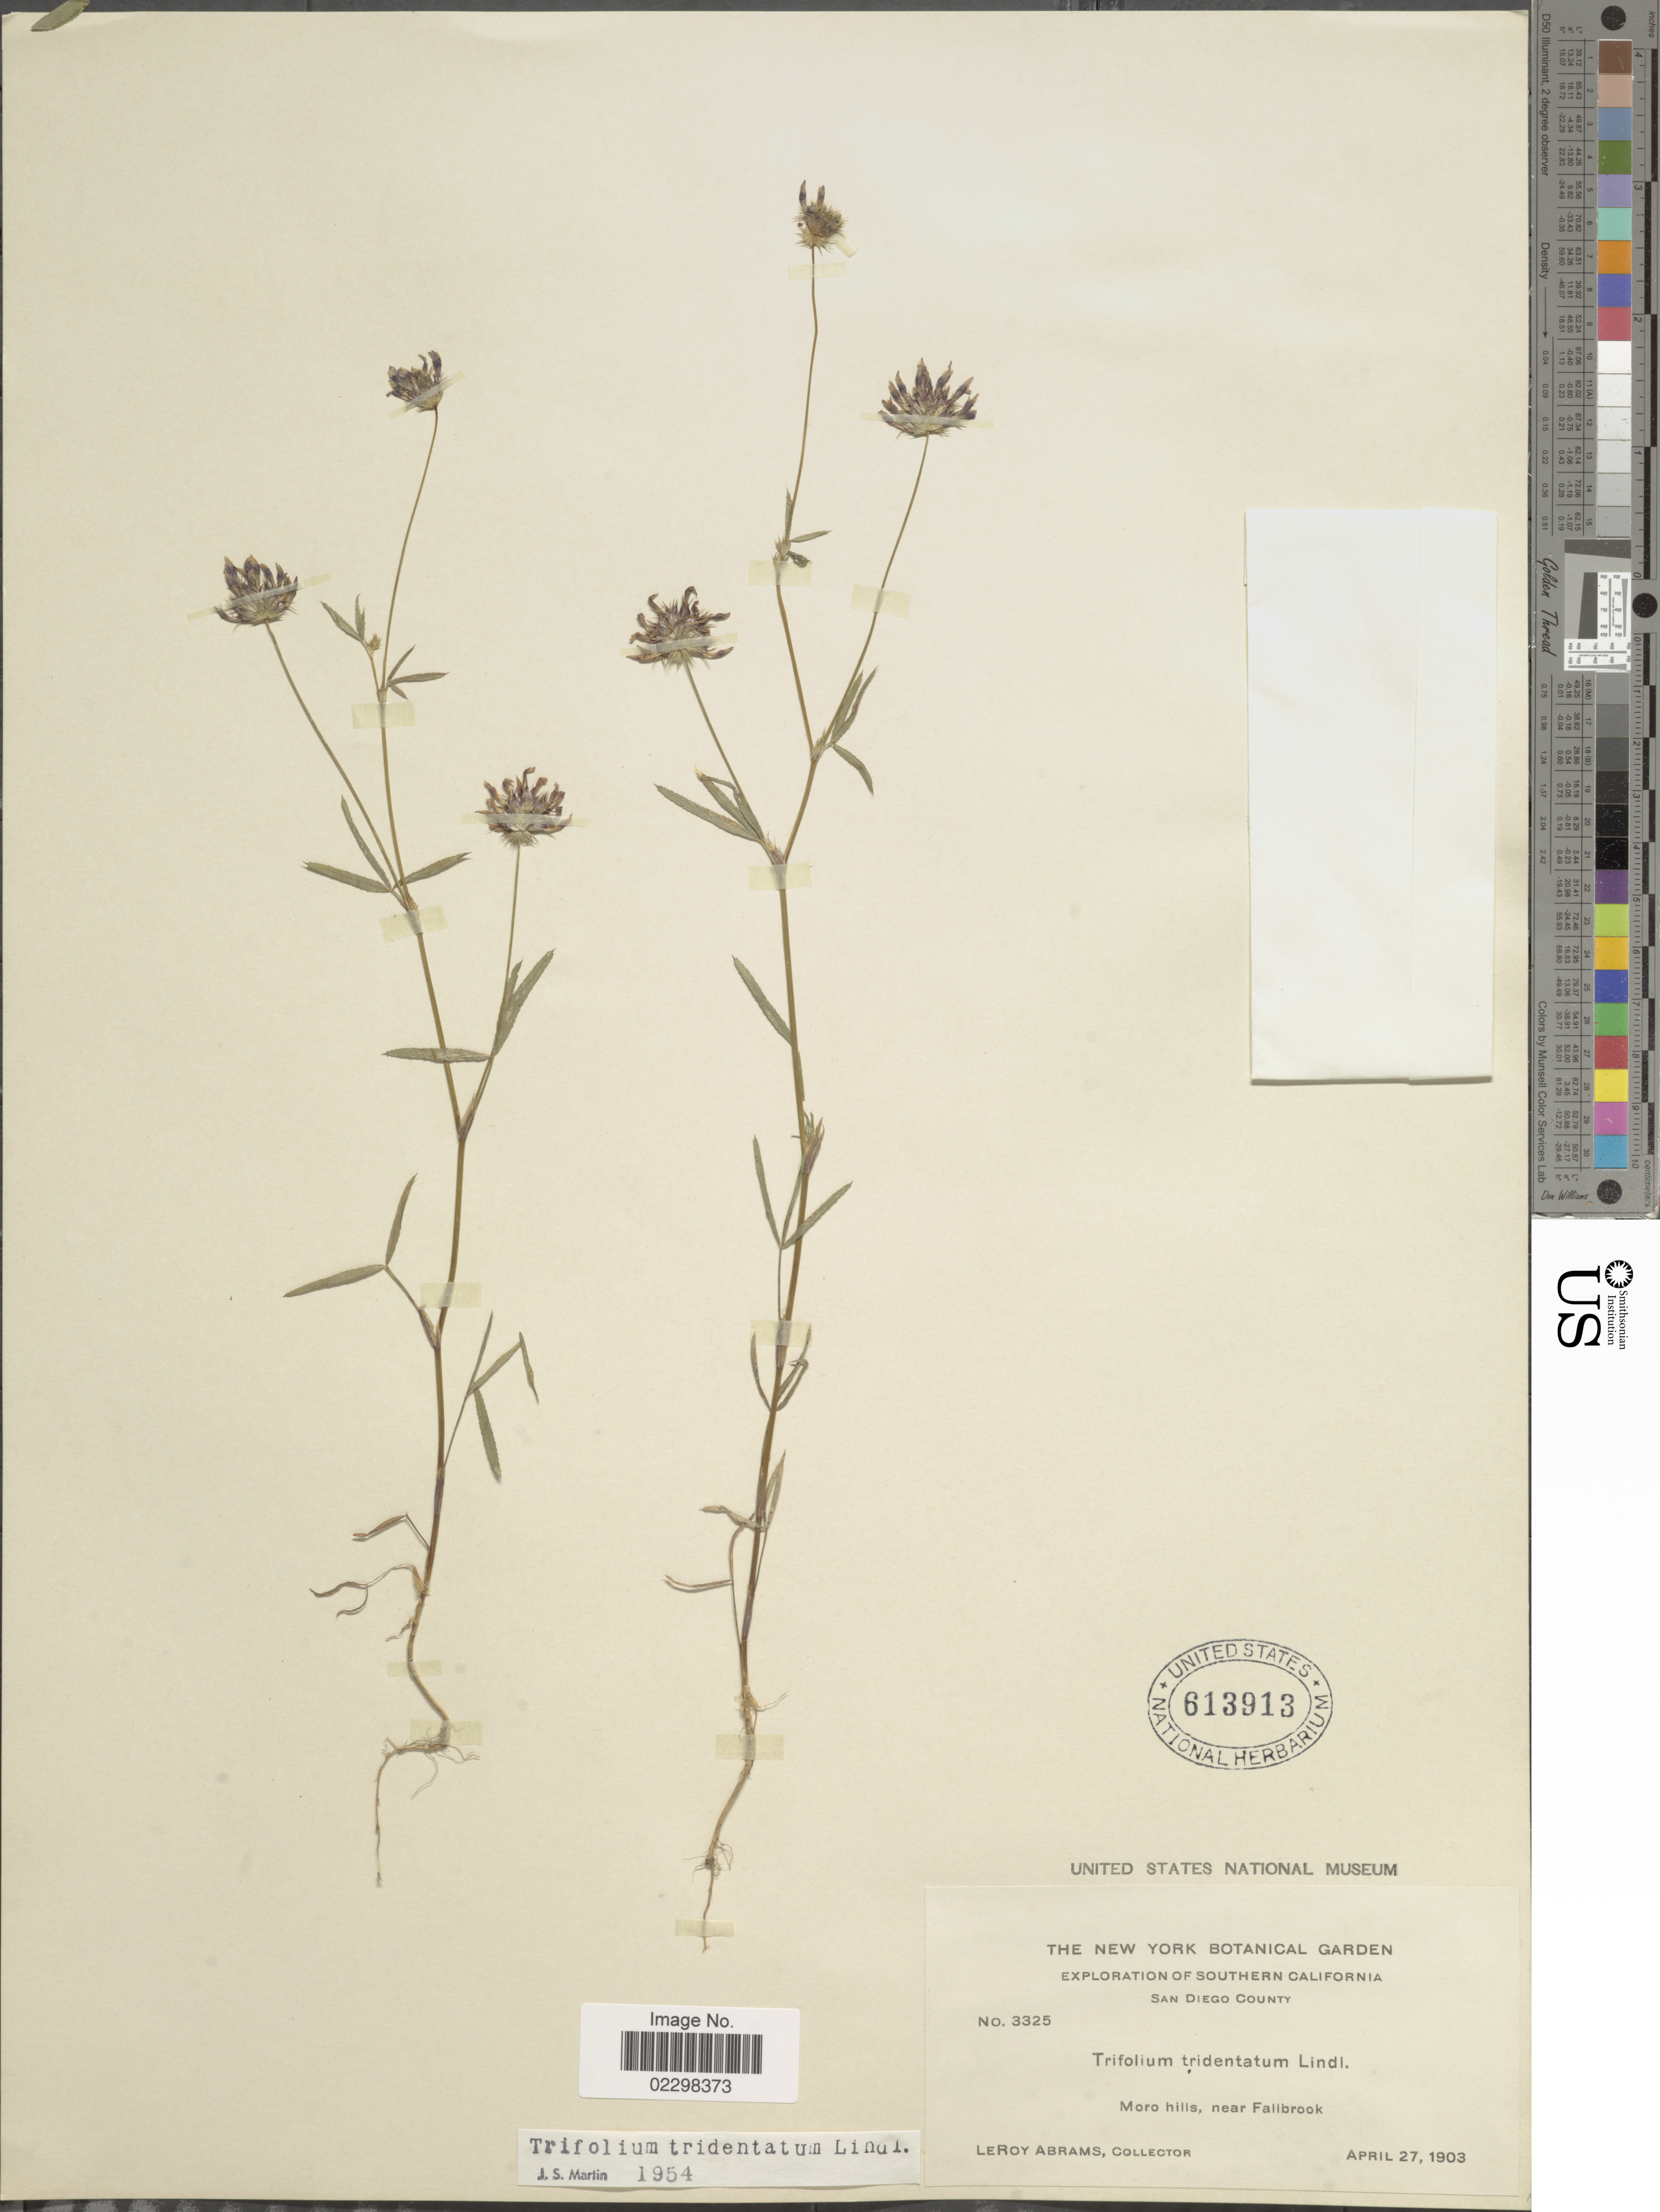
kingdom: Plantae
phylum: Tracheophyta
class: Magnoliopsida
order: Fabales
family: Fabaceae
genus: Trifolium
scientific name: Trifolium tridentatum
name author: Lindl.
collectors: L. Abrams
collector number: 3325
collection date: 1903-04-27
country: United States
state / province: California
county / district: San Diego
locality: Southern California, San Diego County, Moro Hills, near Fallbrook.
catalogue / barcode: US 613913